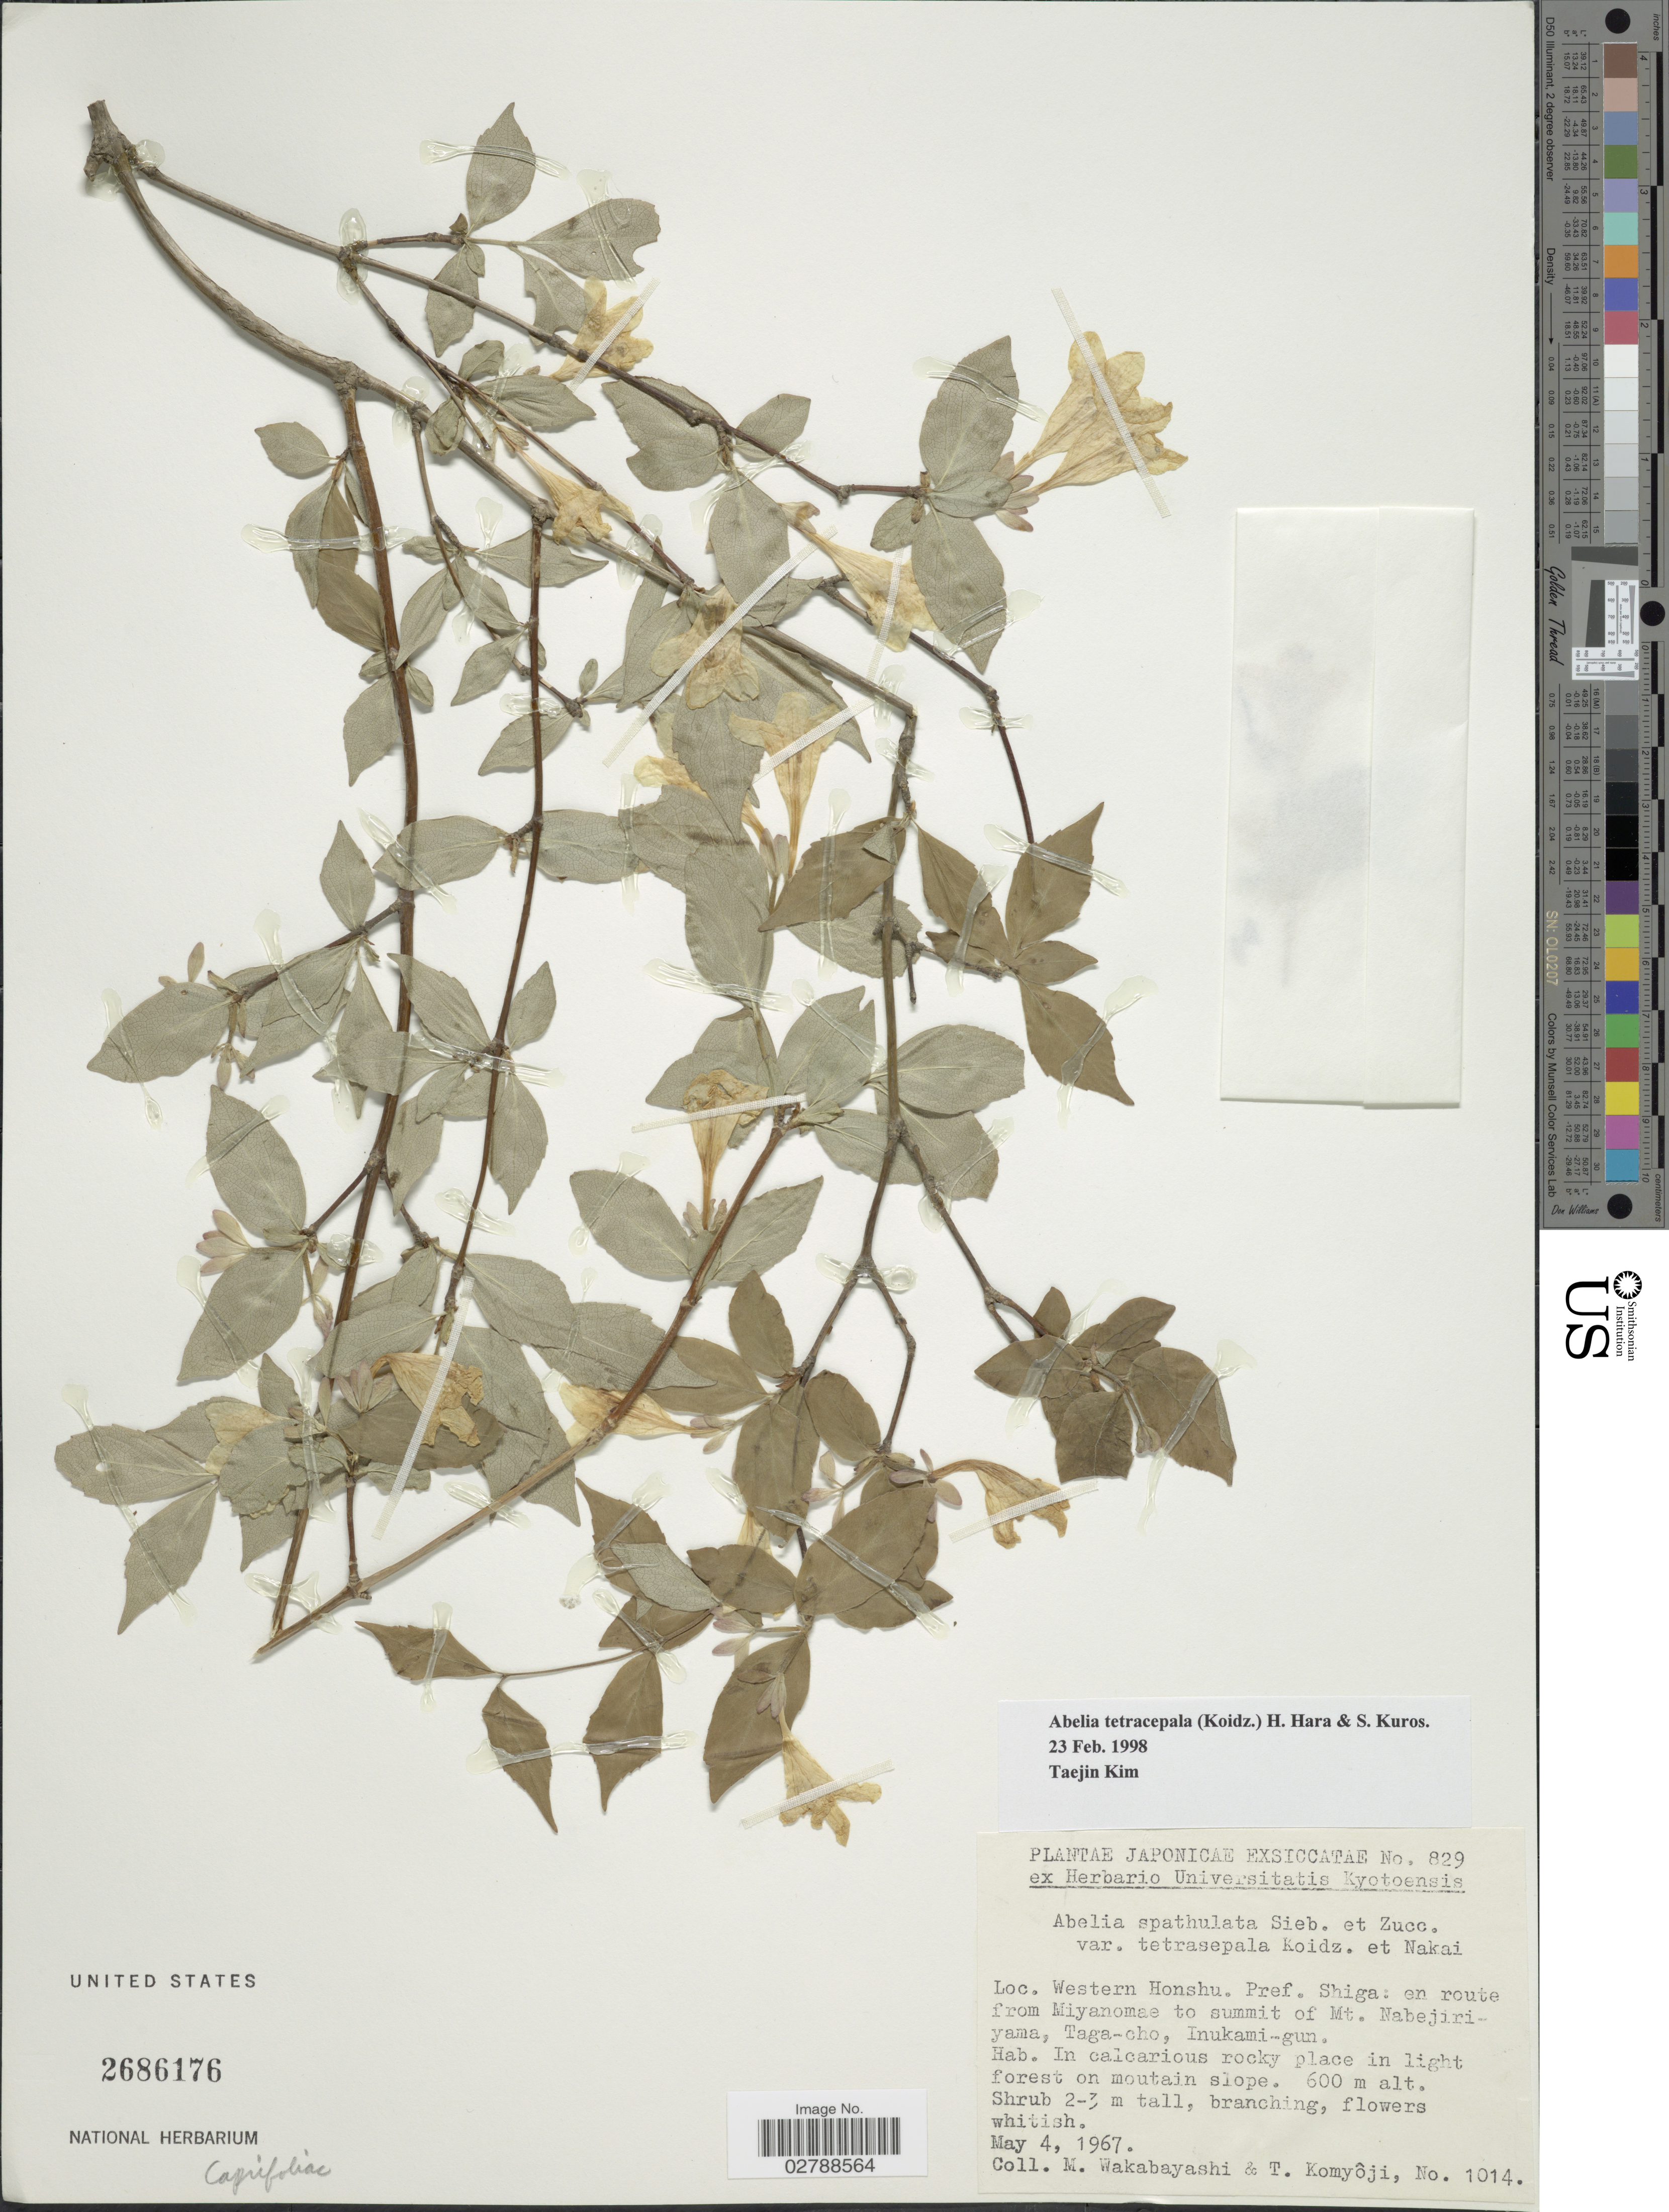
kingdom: Plantae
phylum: Tracheophyta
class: Magnoliopsida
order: Dipsacales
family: Caprifoliaceae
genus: Abelia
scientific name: Abelia tetrasepala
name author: (Koidz.) H. Hara & Kuros.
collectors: M. Wakabayashi & T. Komyoji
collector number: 1014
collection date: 1967-05-04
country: Japan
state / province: Siga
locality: Western Honshu. Pref. Shiga: en route from Miyanomae to summit of Mt. Nabejiriyama, Taga-cho, Inukami-gun.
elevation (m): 600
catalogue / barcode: US 2686176